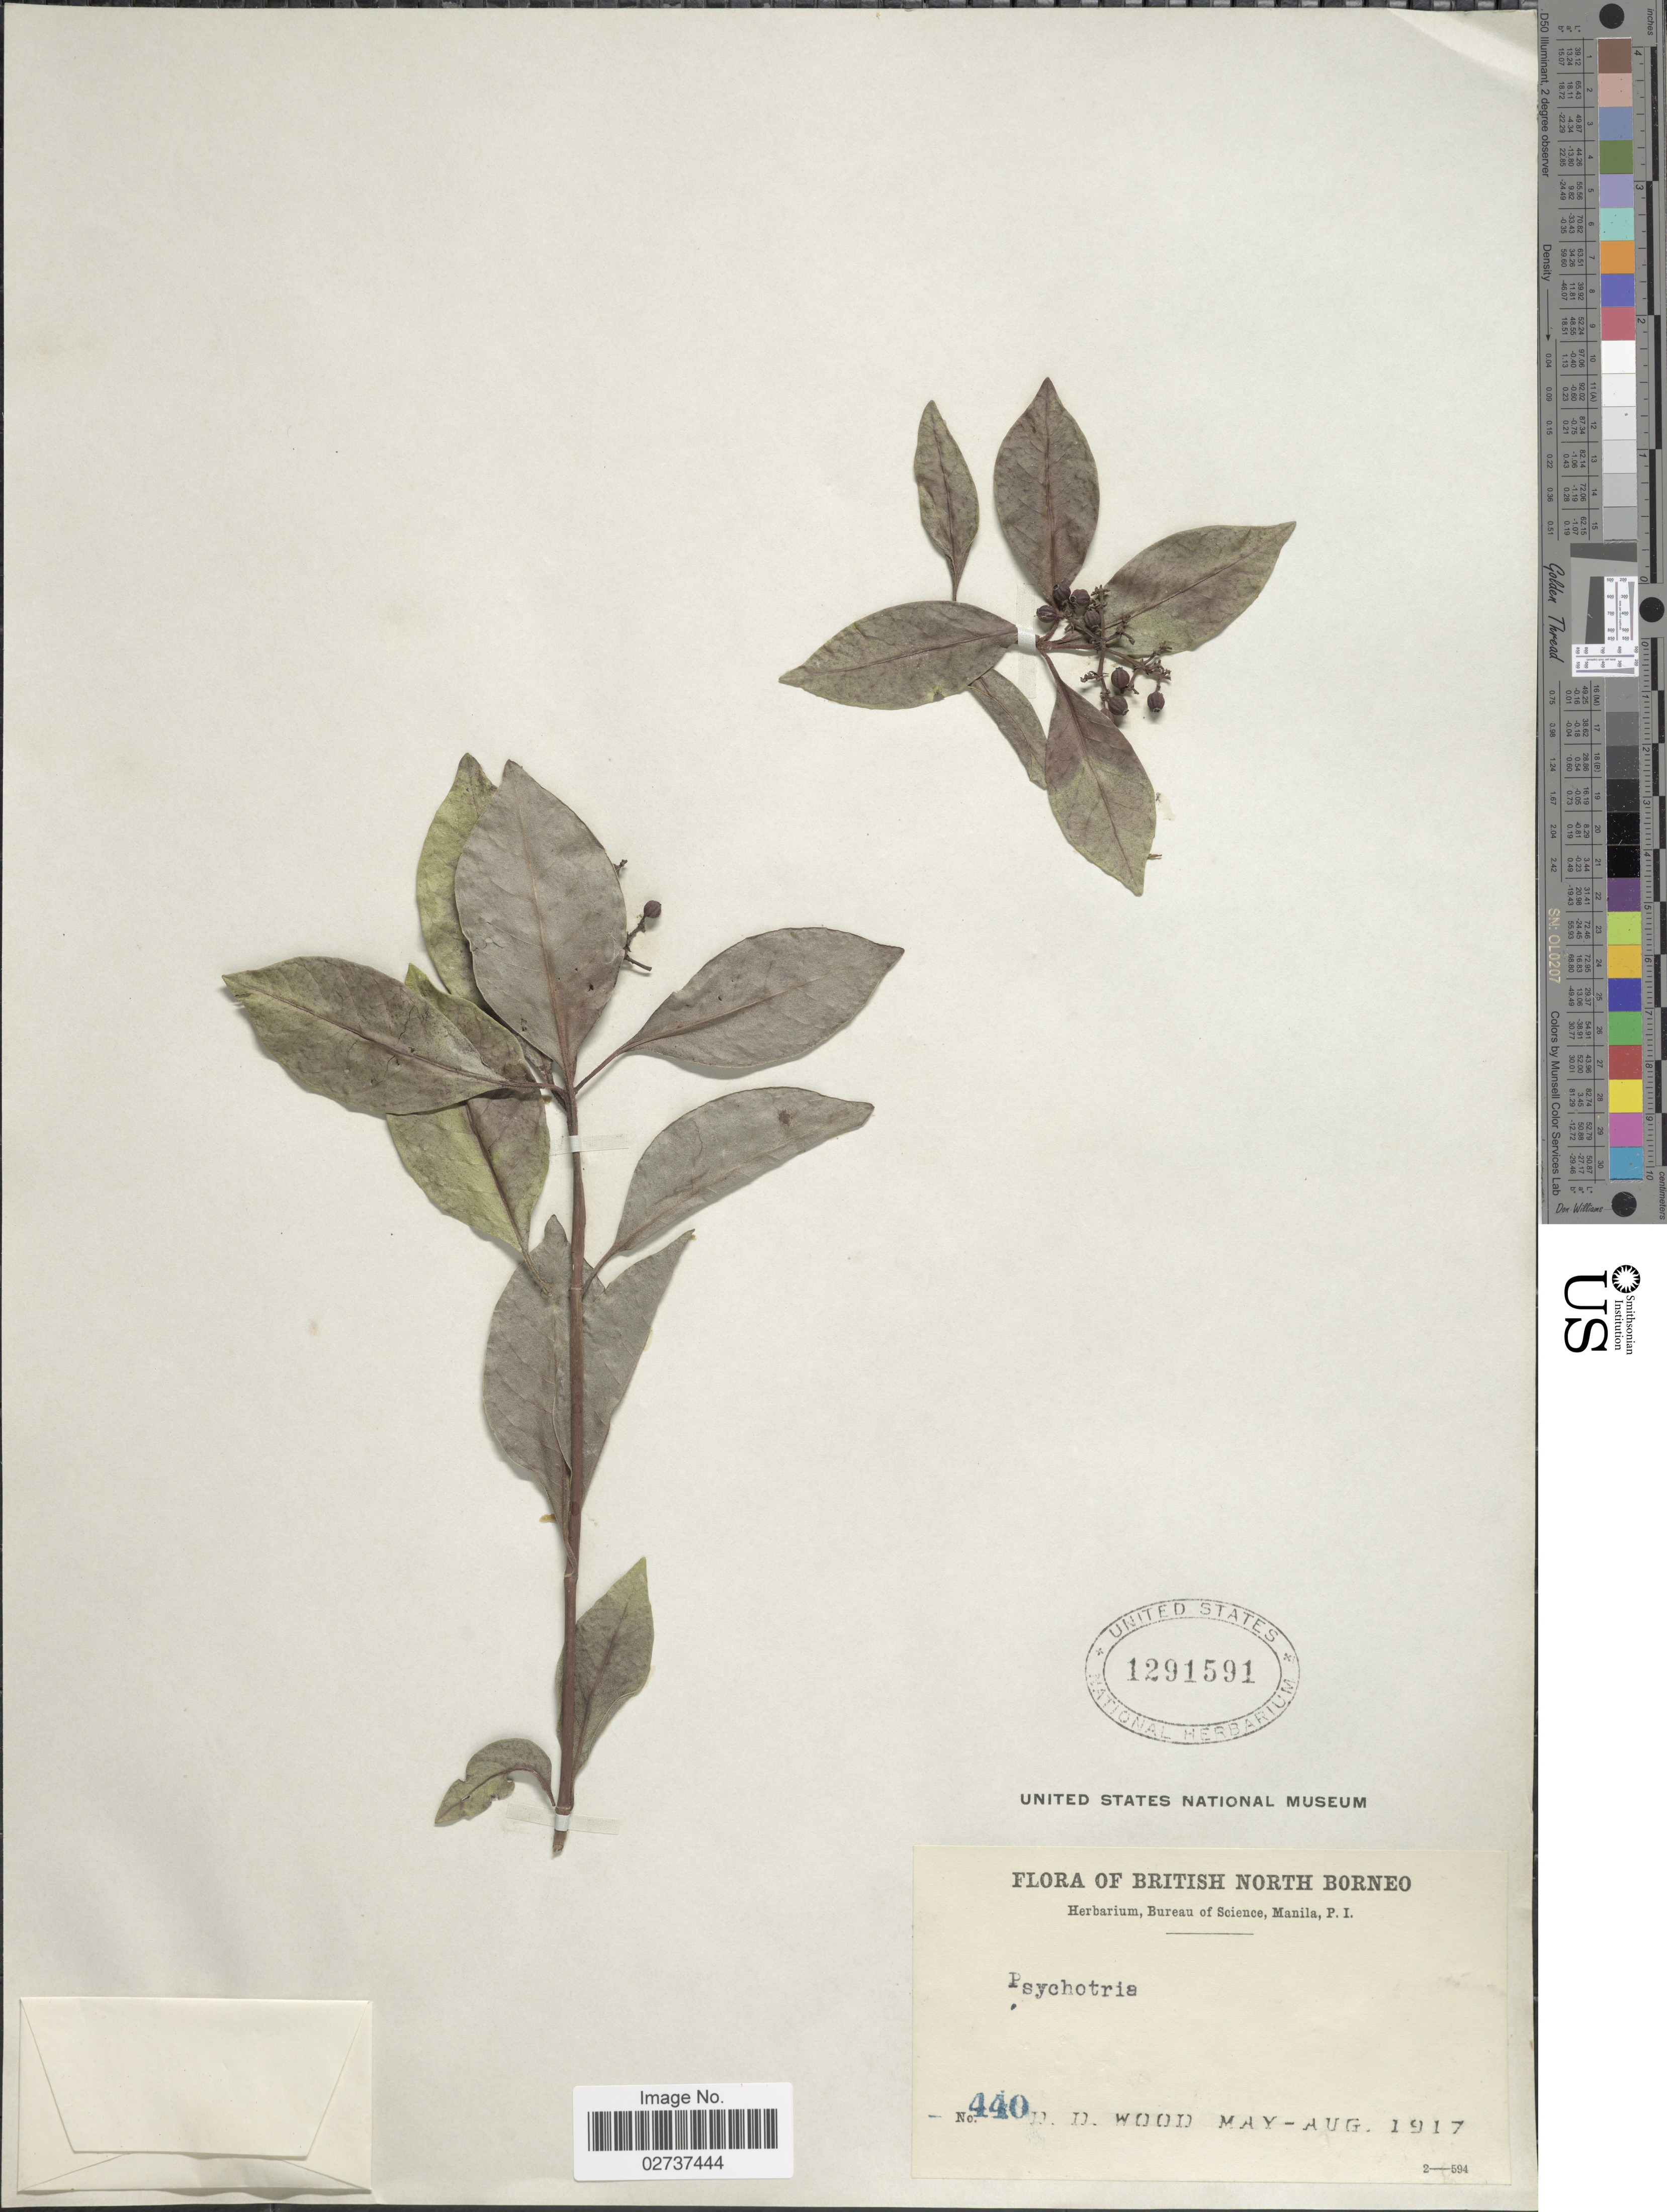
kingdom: Plantae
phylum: Tracheophyta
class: Magnoliopsida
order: Gentianales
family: Rubiaceae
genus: Psychotria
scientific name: Psychotria sp.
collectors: D. Wood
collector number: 440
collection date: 1917-05/1917-08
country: Malaysia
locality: British North Borneo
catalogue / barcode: US 1291591